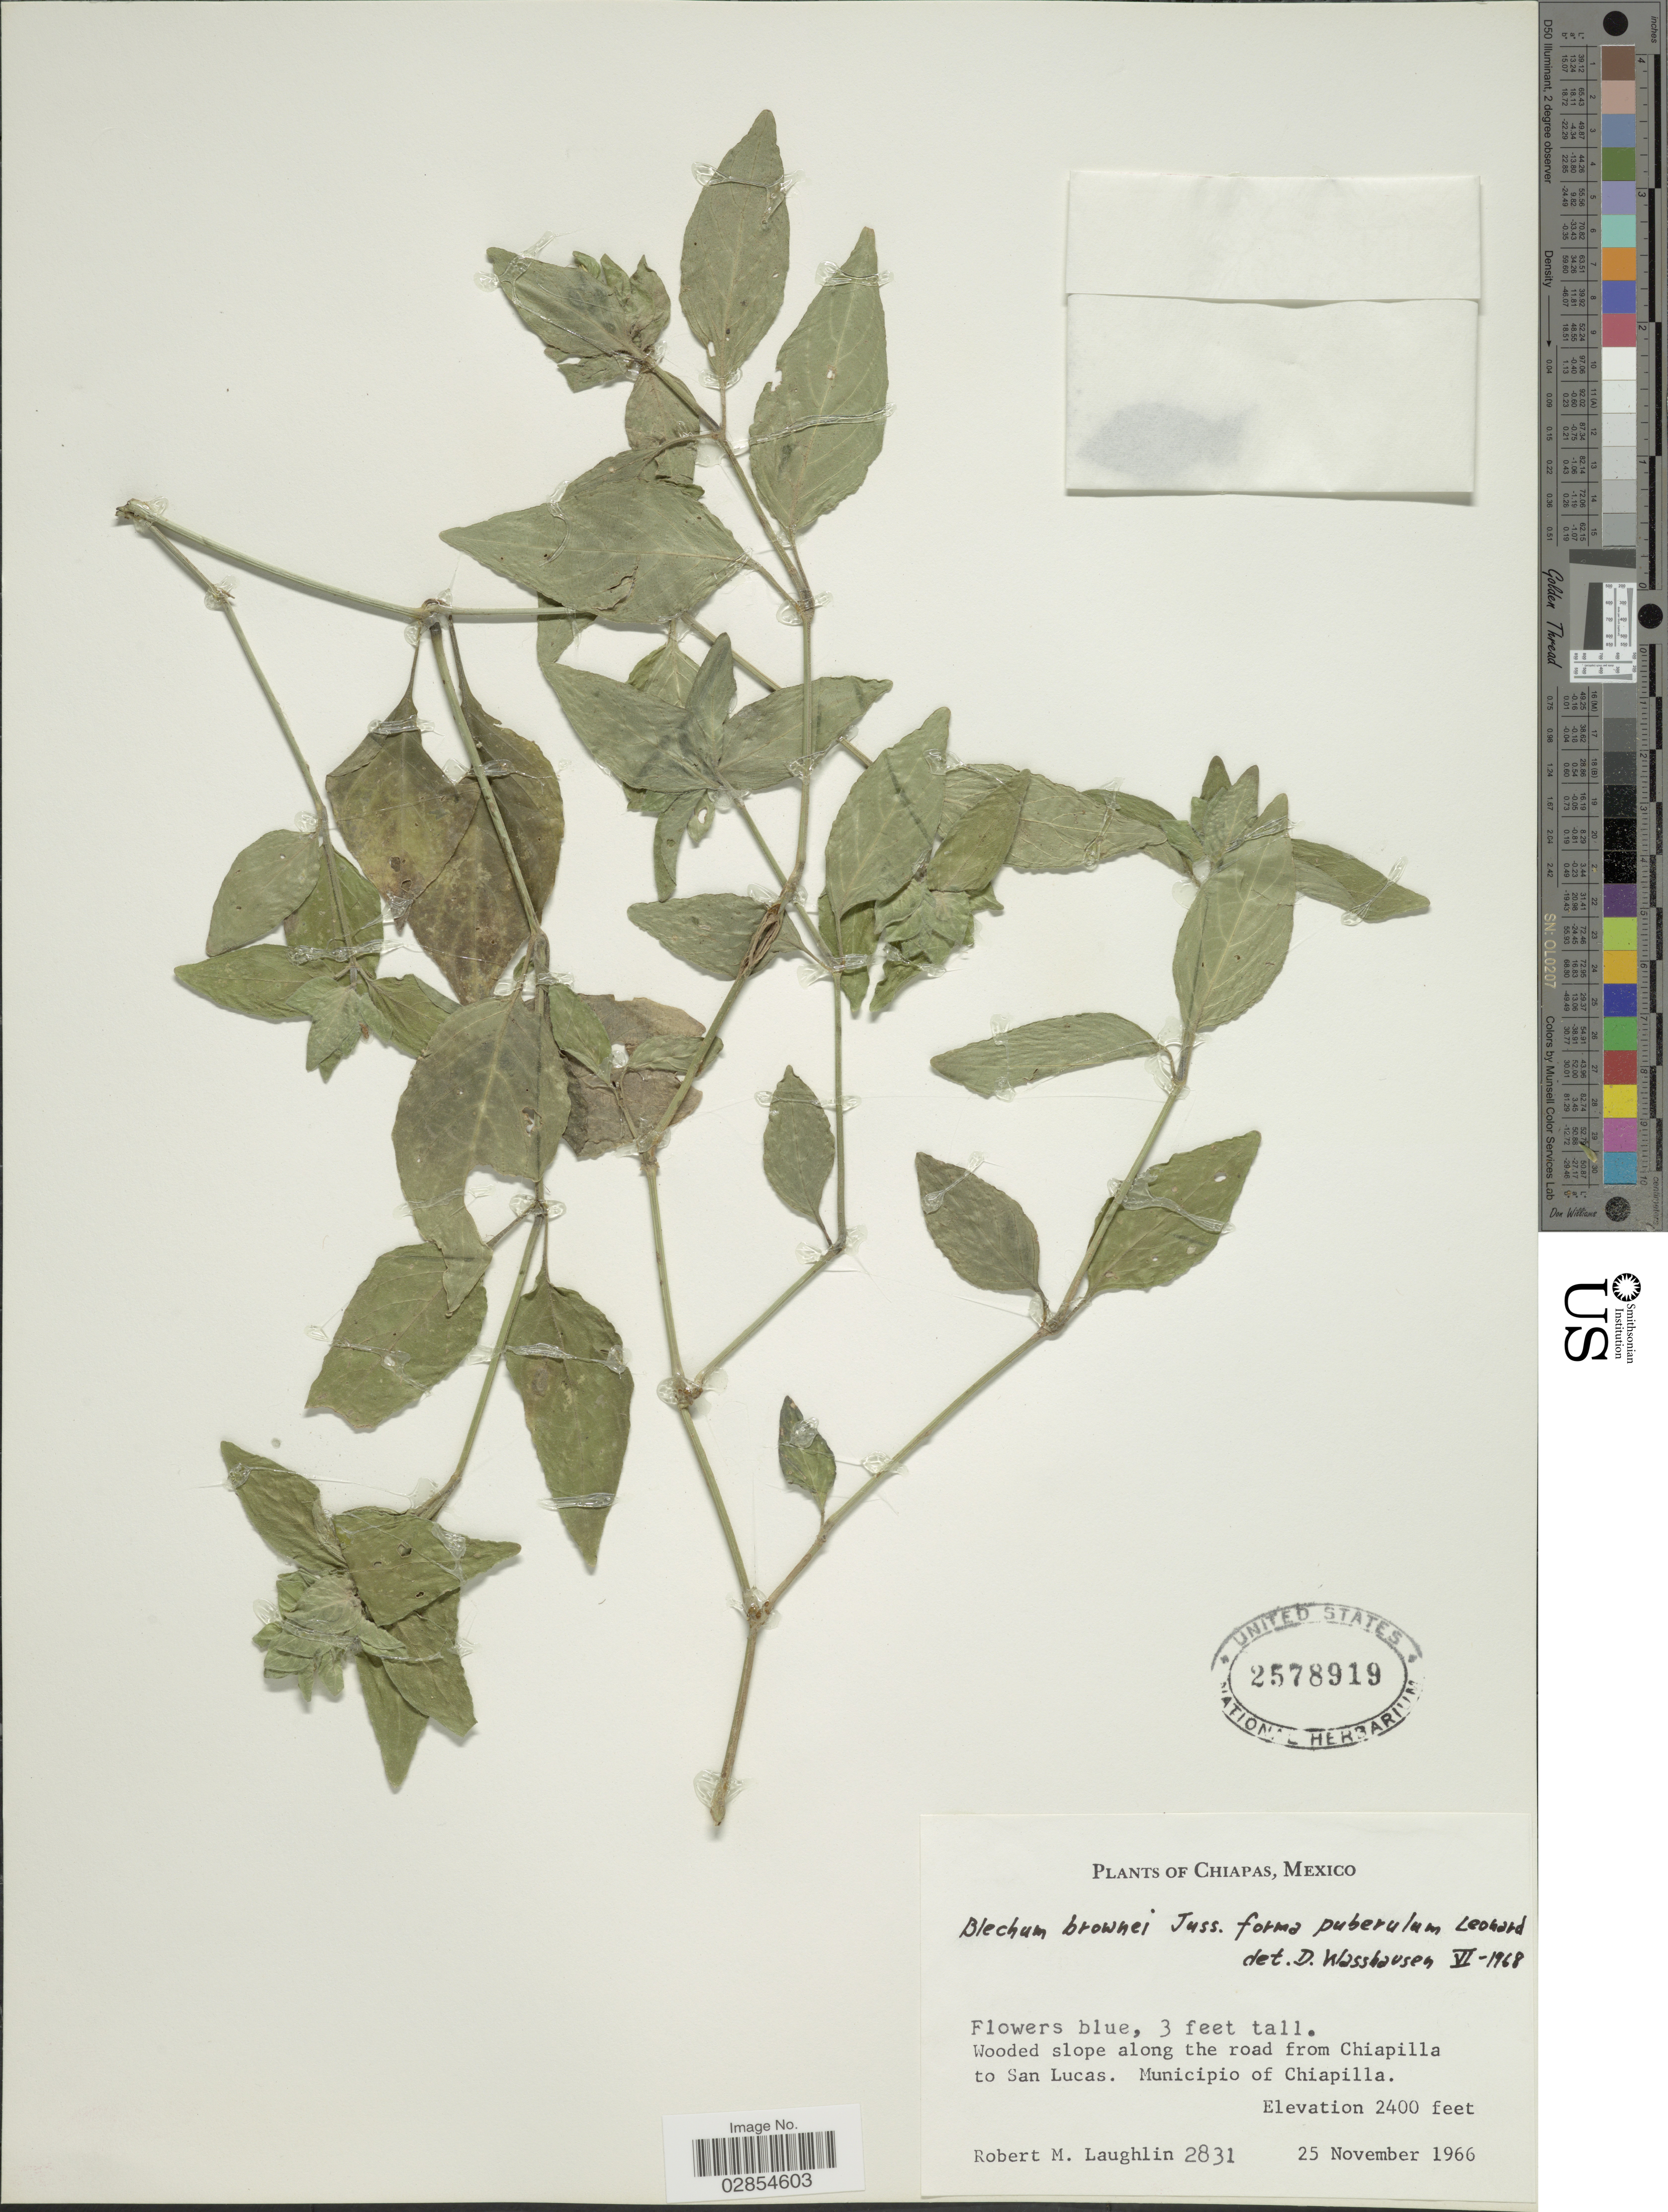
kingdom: Plantae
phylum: Tracheophyta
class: Magnoliopsida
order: Lamiales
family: Acanthaceae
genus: Blechum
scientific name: Blechum pyramidatum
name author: (Lam.) Urb.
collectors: R. M. Laughlin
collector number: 2831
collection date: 1966-11-25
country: Mexico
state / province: Chiapas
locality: Wooded slope along the road from Chiapilla to San Lucas. Municipio of Chiapilla.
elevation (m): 732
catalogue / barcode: US 2578919